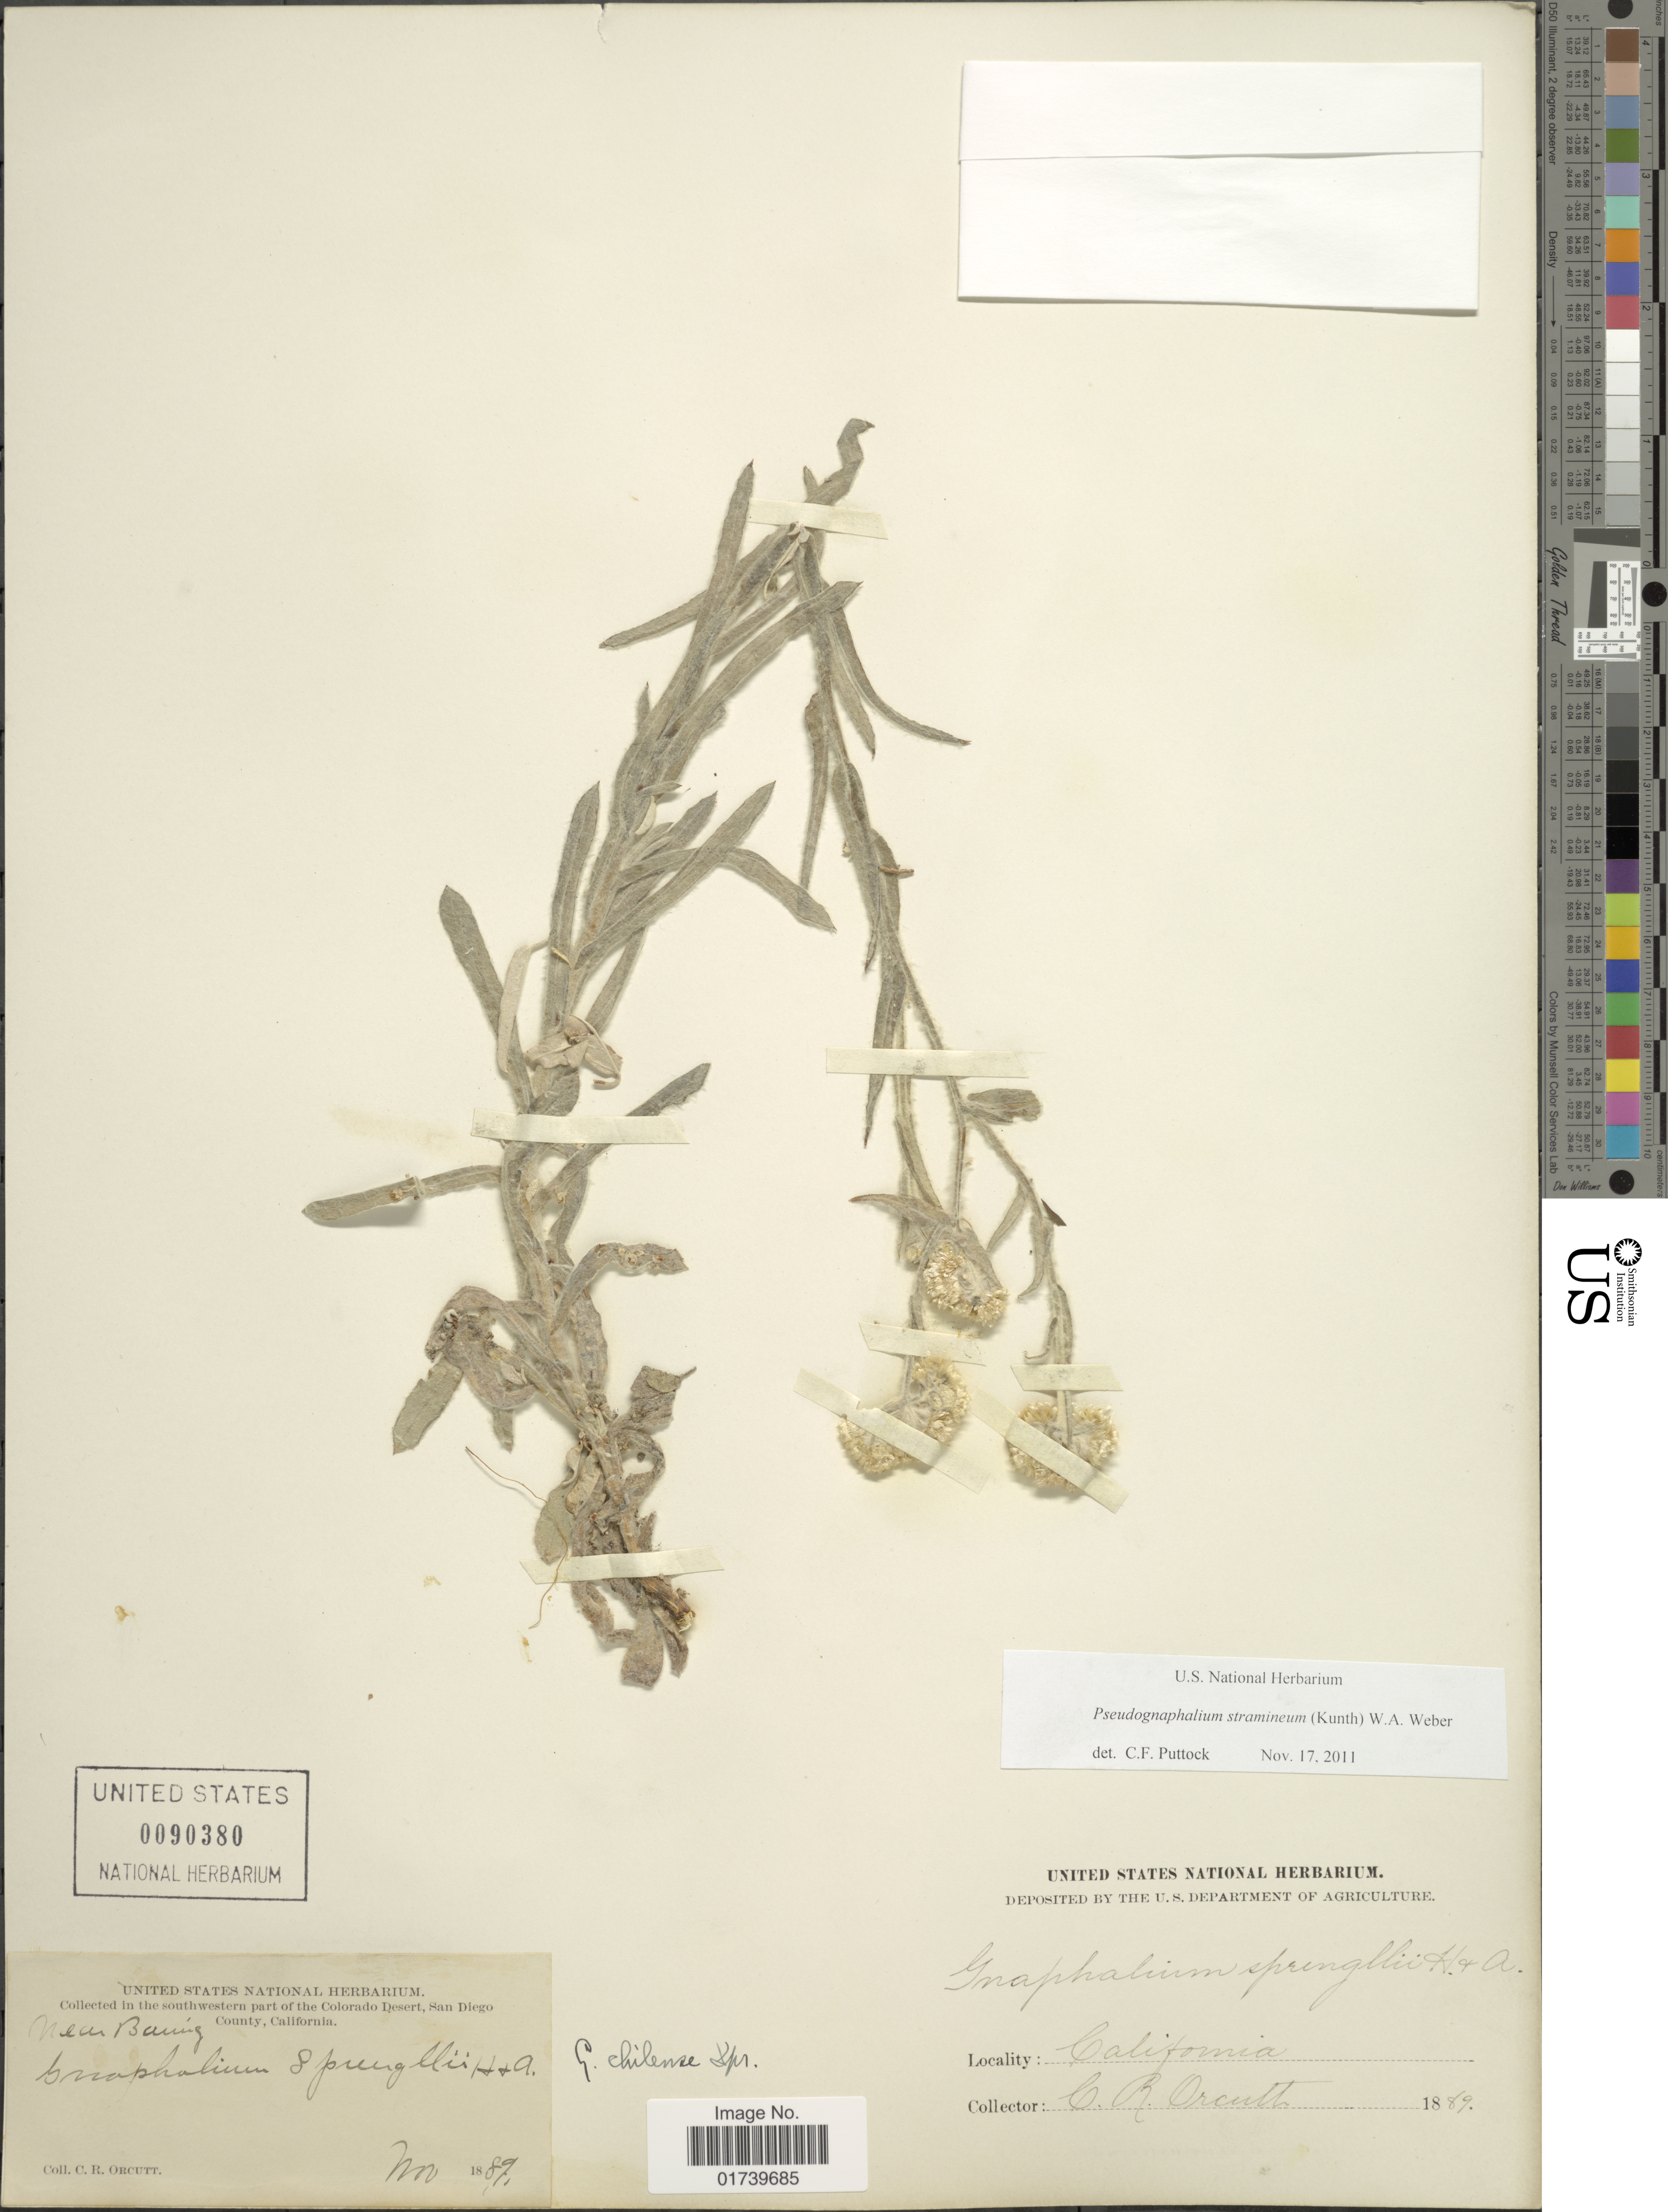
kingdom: Plantae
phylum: Tracheophyta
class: Magnoliopsida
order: Asterales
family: Asteraceae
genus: Pseudognaphalium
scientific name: Pseudognaphalium stramineum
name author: (Kunth) Anderb.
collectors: C. R. Orcutt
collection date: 1889-11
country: United States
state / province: California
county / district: San Diego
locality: Southwestern part of the colorado desert, san Diego County.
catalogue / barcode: US 90380